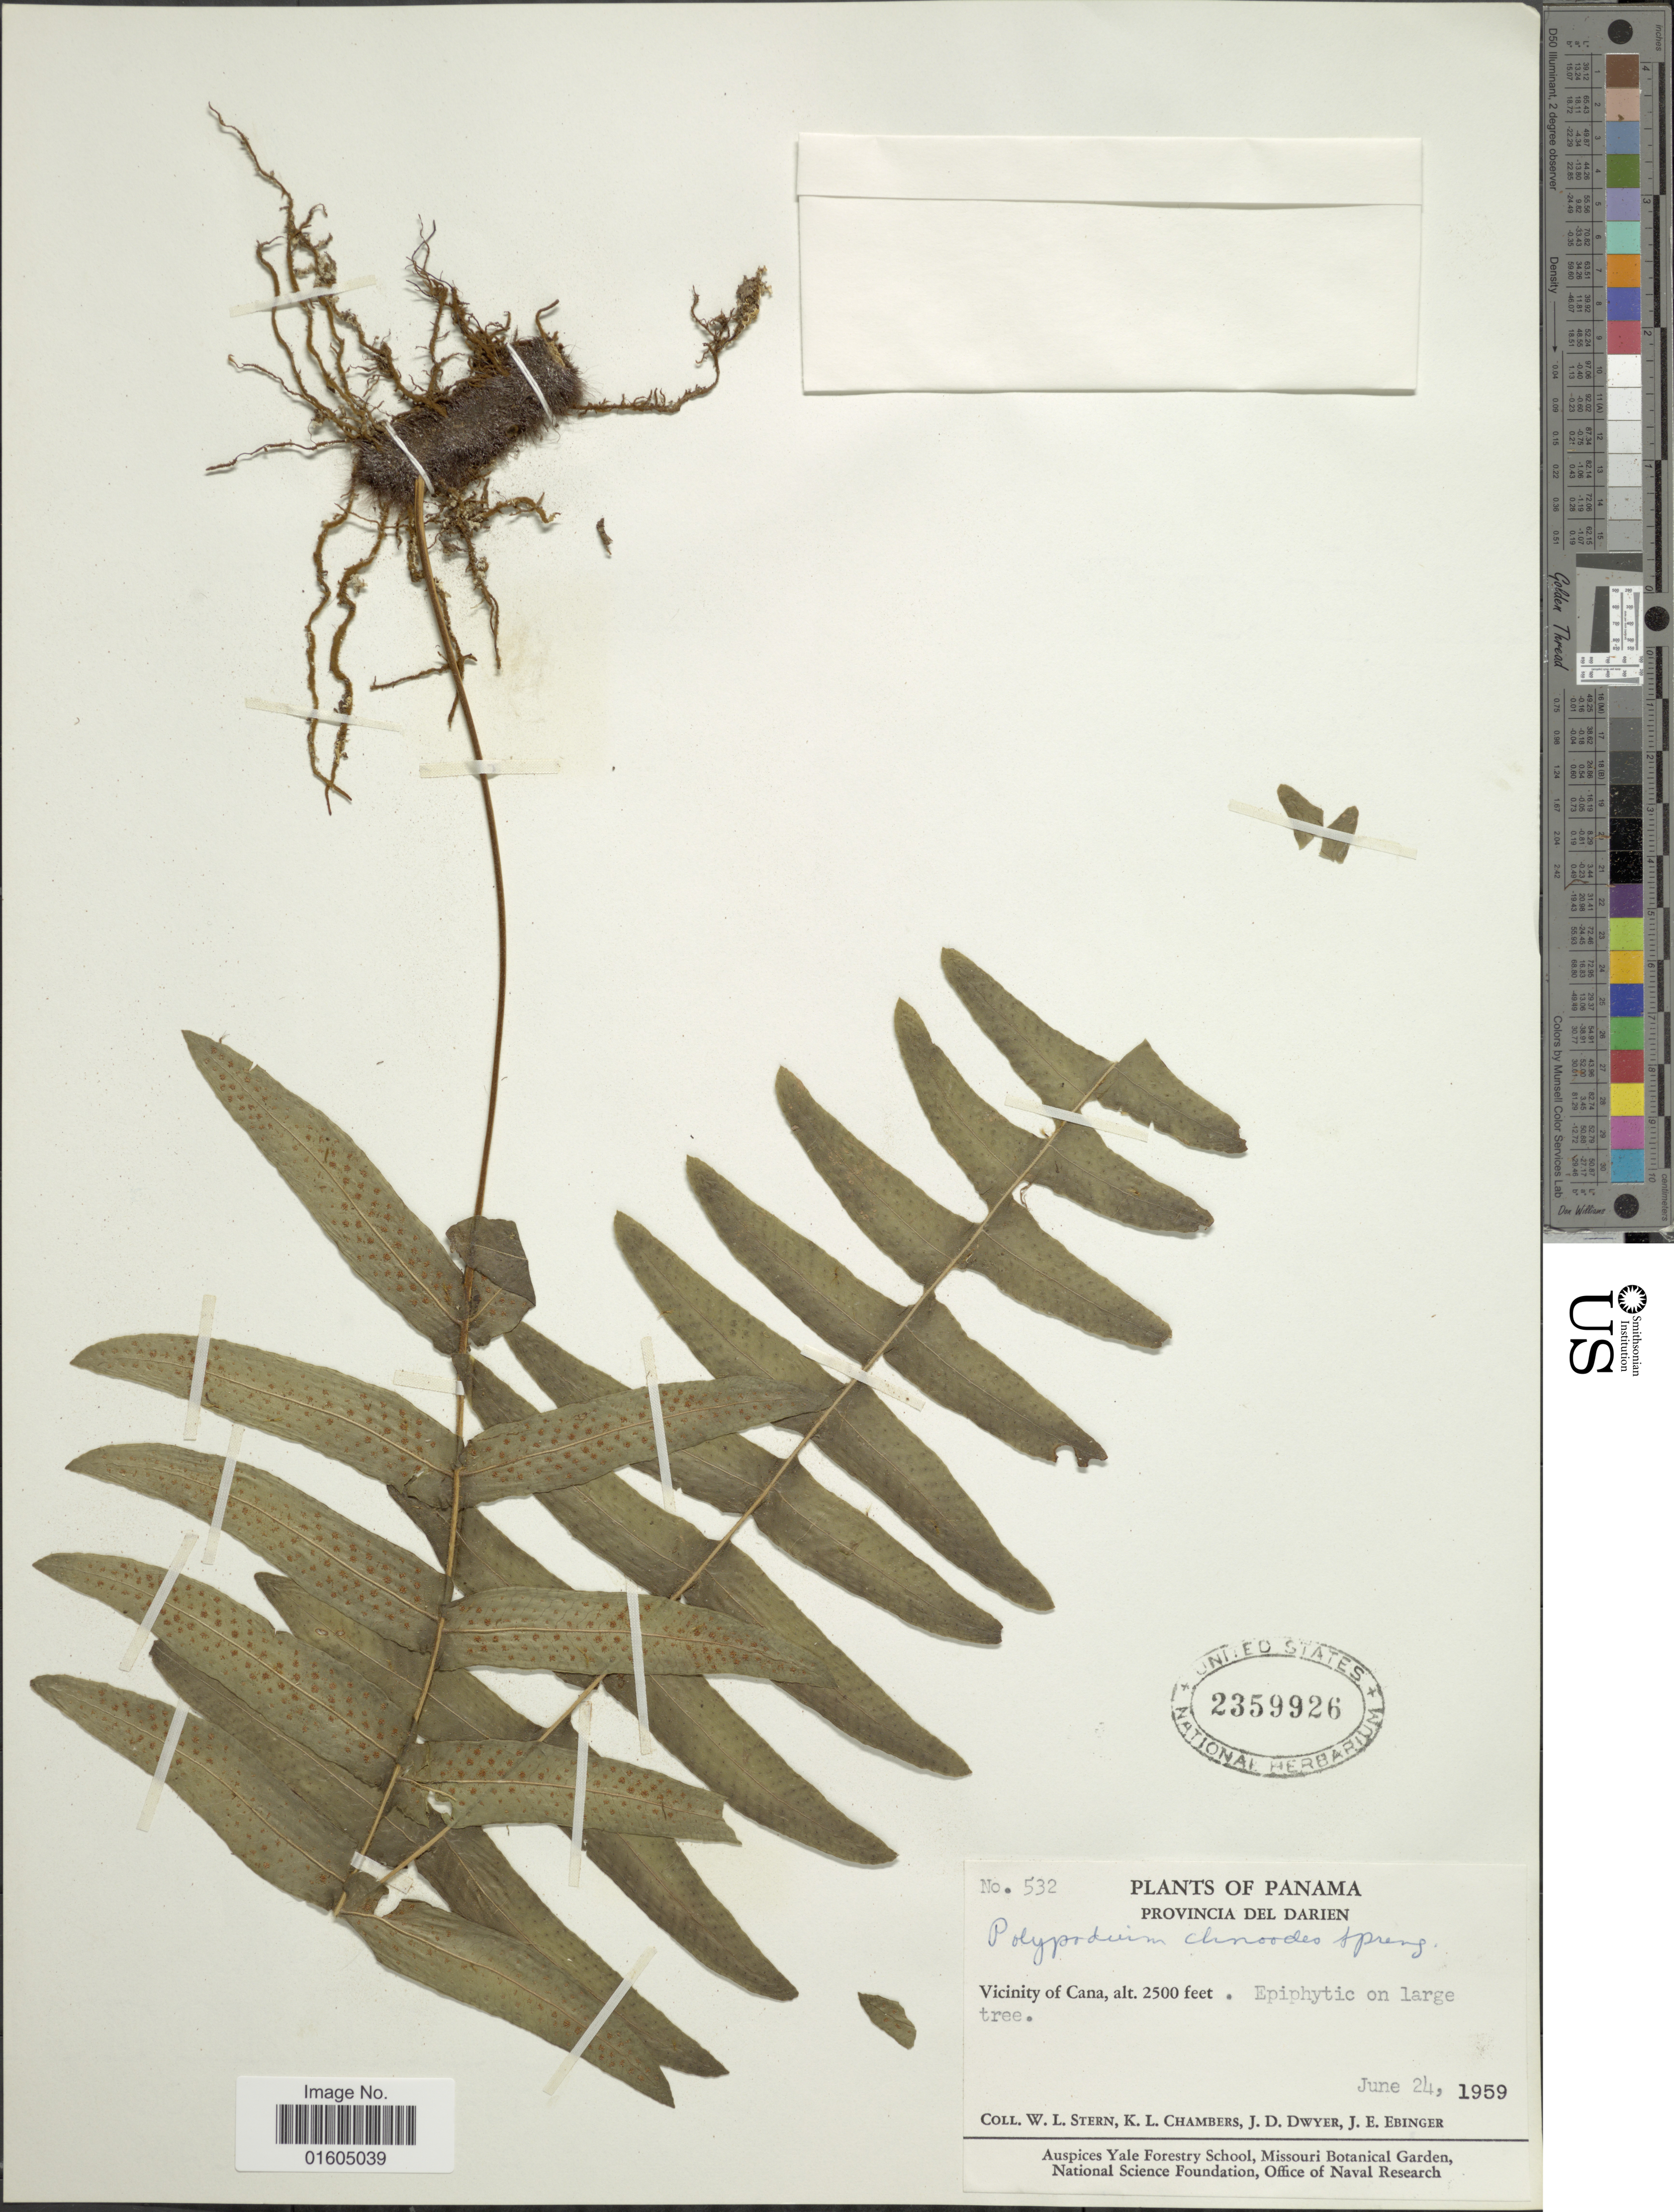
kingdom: Plantae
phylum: Tracheophyta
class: Polypodiopsida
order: Polypodiales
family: Polypodiaceae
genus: Serpocaulon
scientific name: Serpocaulon dissimile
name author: (L.) A.R. Sm.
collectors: W. L. Stern, K. Chambers, J. D. Dwyer & J. Ebinger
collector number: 532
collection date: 1959-06-24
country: Panama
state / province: Darién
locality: Panama. Provincia del Darien. Vicinity of Cana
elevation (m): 762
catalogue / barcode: US 2359926